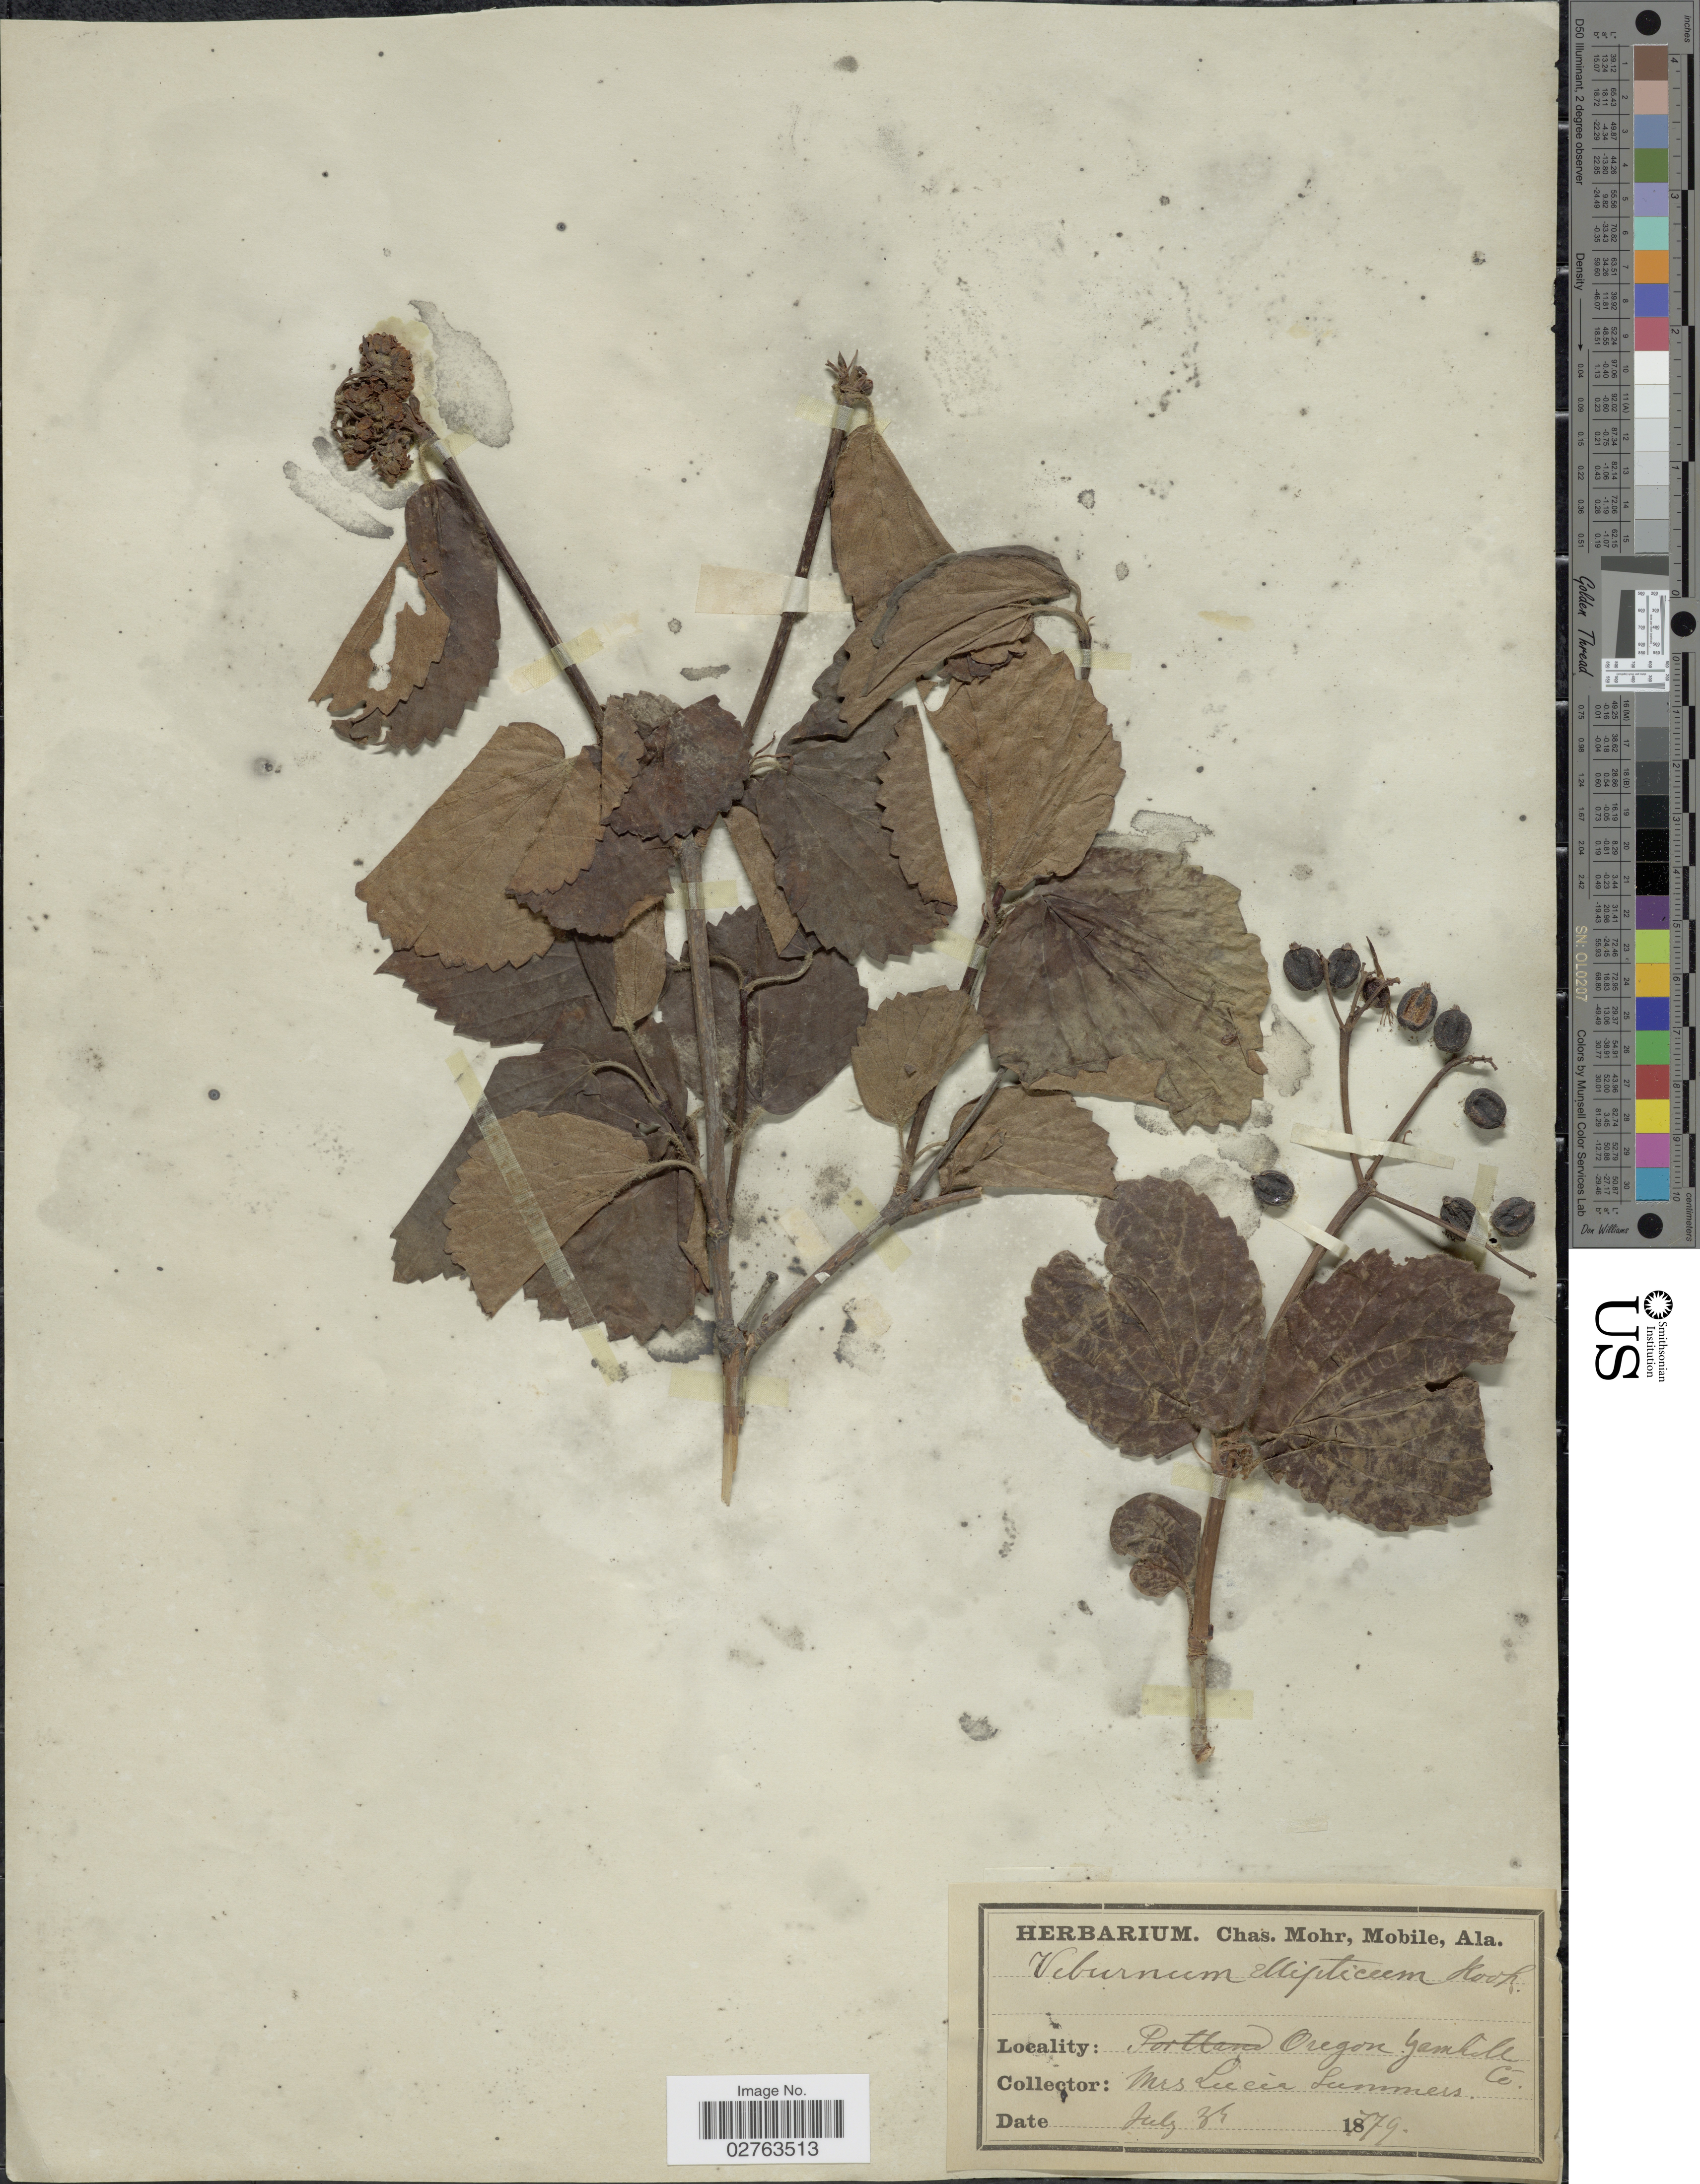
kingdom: Plantae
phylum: Tracheophyta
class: Magnoliopsida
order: Dipsacales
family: Viburnaceae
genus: Viburnum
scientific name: Viburnum ellipticum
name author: Hook.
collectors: L. Summers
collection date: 1779-07-31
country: United States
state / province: Oregon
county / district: Yamhill County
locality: Oregon.